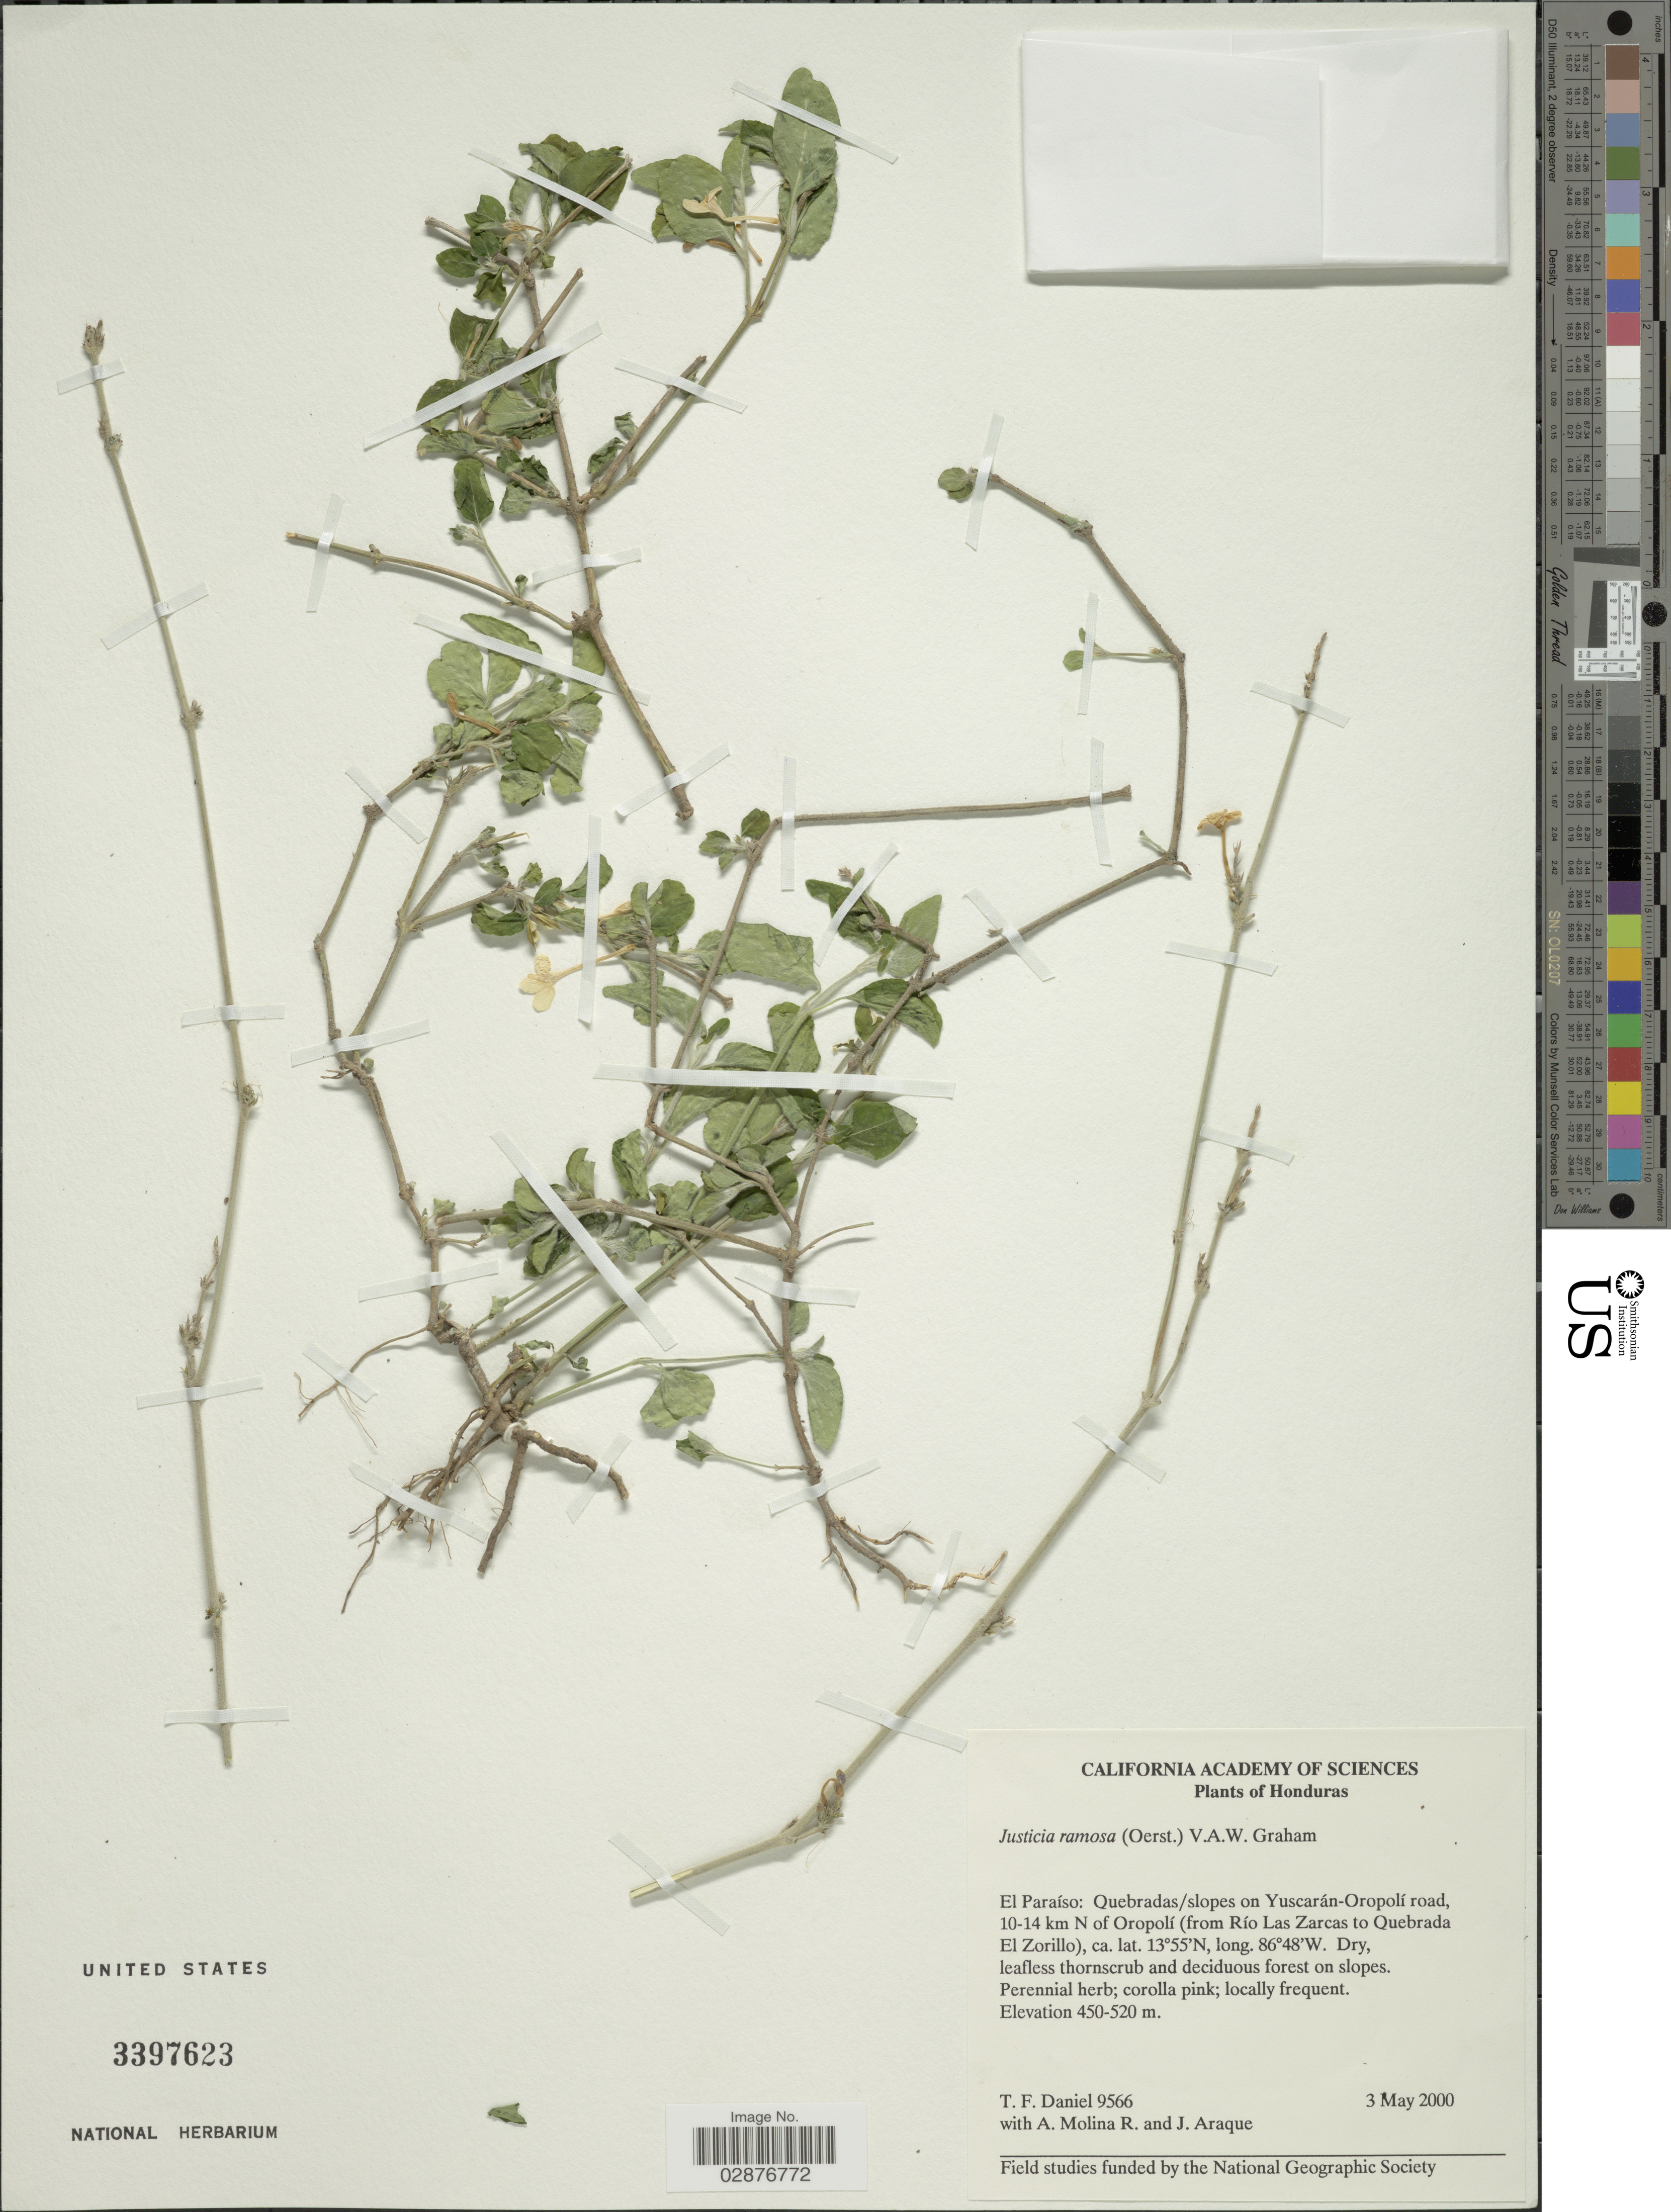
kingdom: Plantae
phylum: Tracheophyta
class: Magnoliopsida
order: Lamiales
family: Acanthaceae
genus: Justicia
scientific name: Justicia ramosa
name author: (Oerst.) V.A.W. Graham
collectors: T. F. Daniel, A. Molina R. & J. Araque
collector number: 9566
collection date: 2000-05-03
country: Honduras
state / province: El Paraíso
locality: Quebradas/slopes on Yuscarán-Oropolí road, 10-14 km N of Oropolí (from Río Las Zarcas to Quebrada El Zorillo).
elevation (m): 450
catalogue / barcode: US 3397623